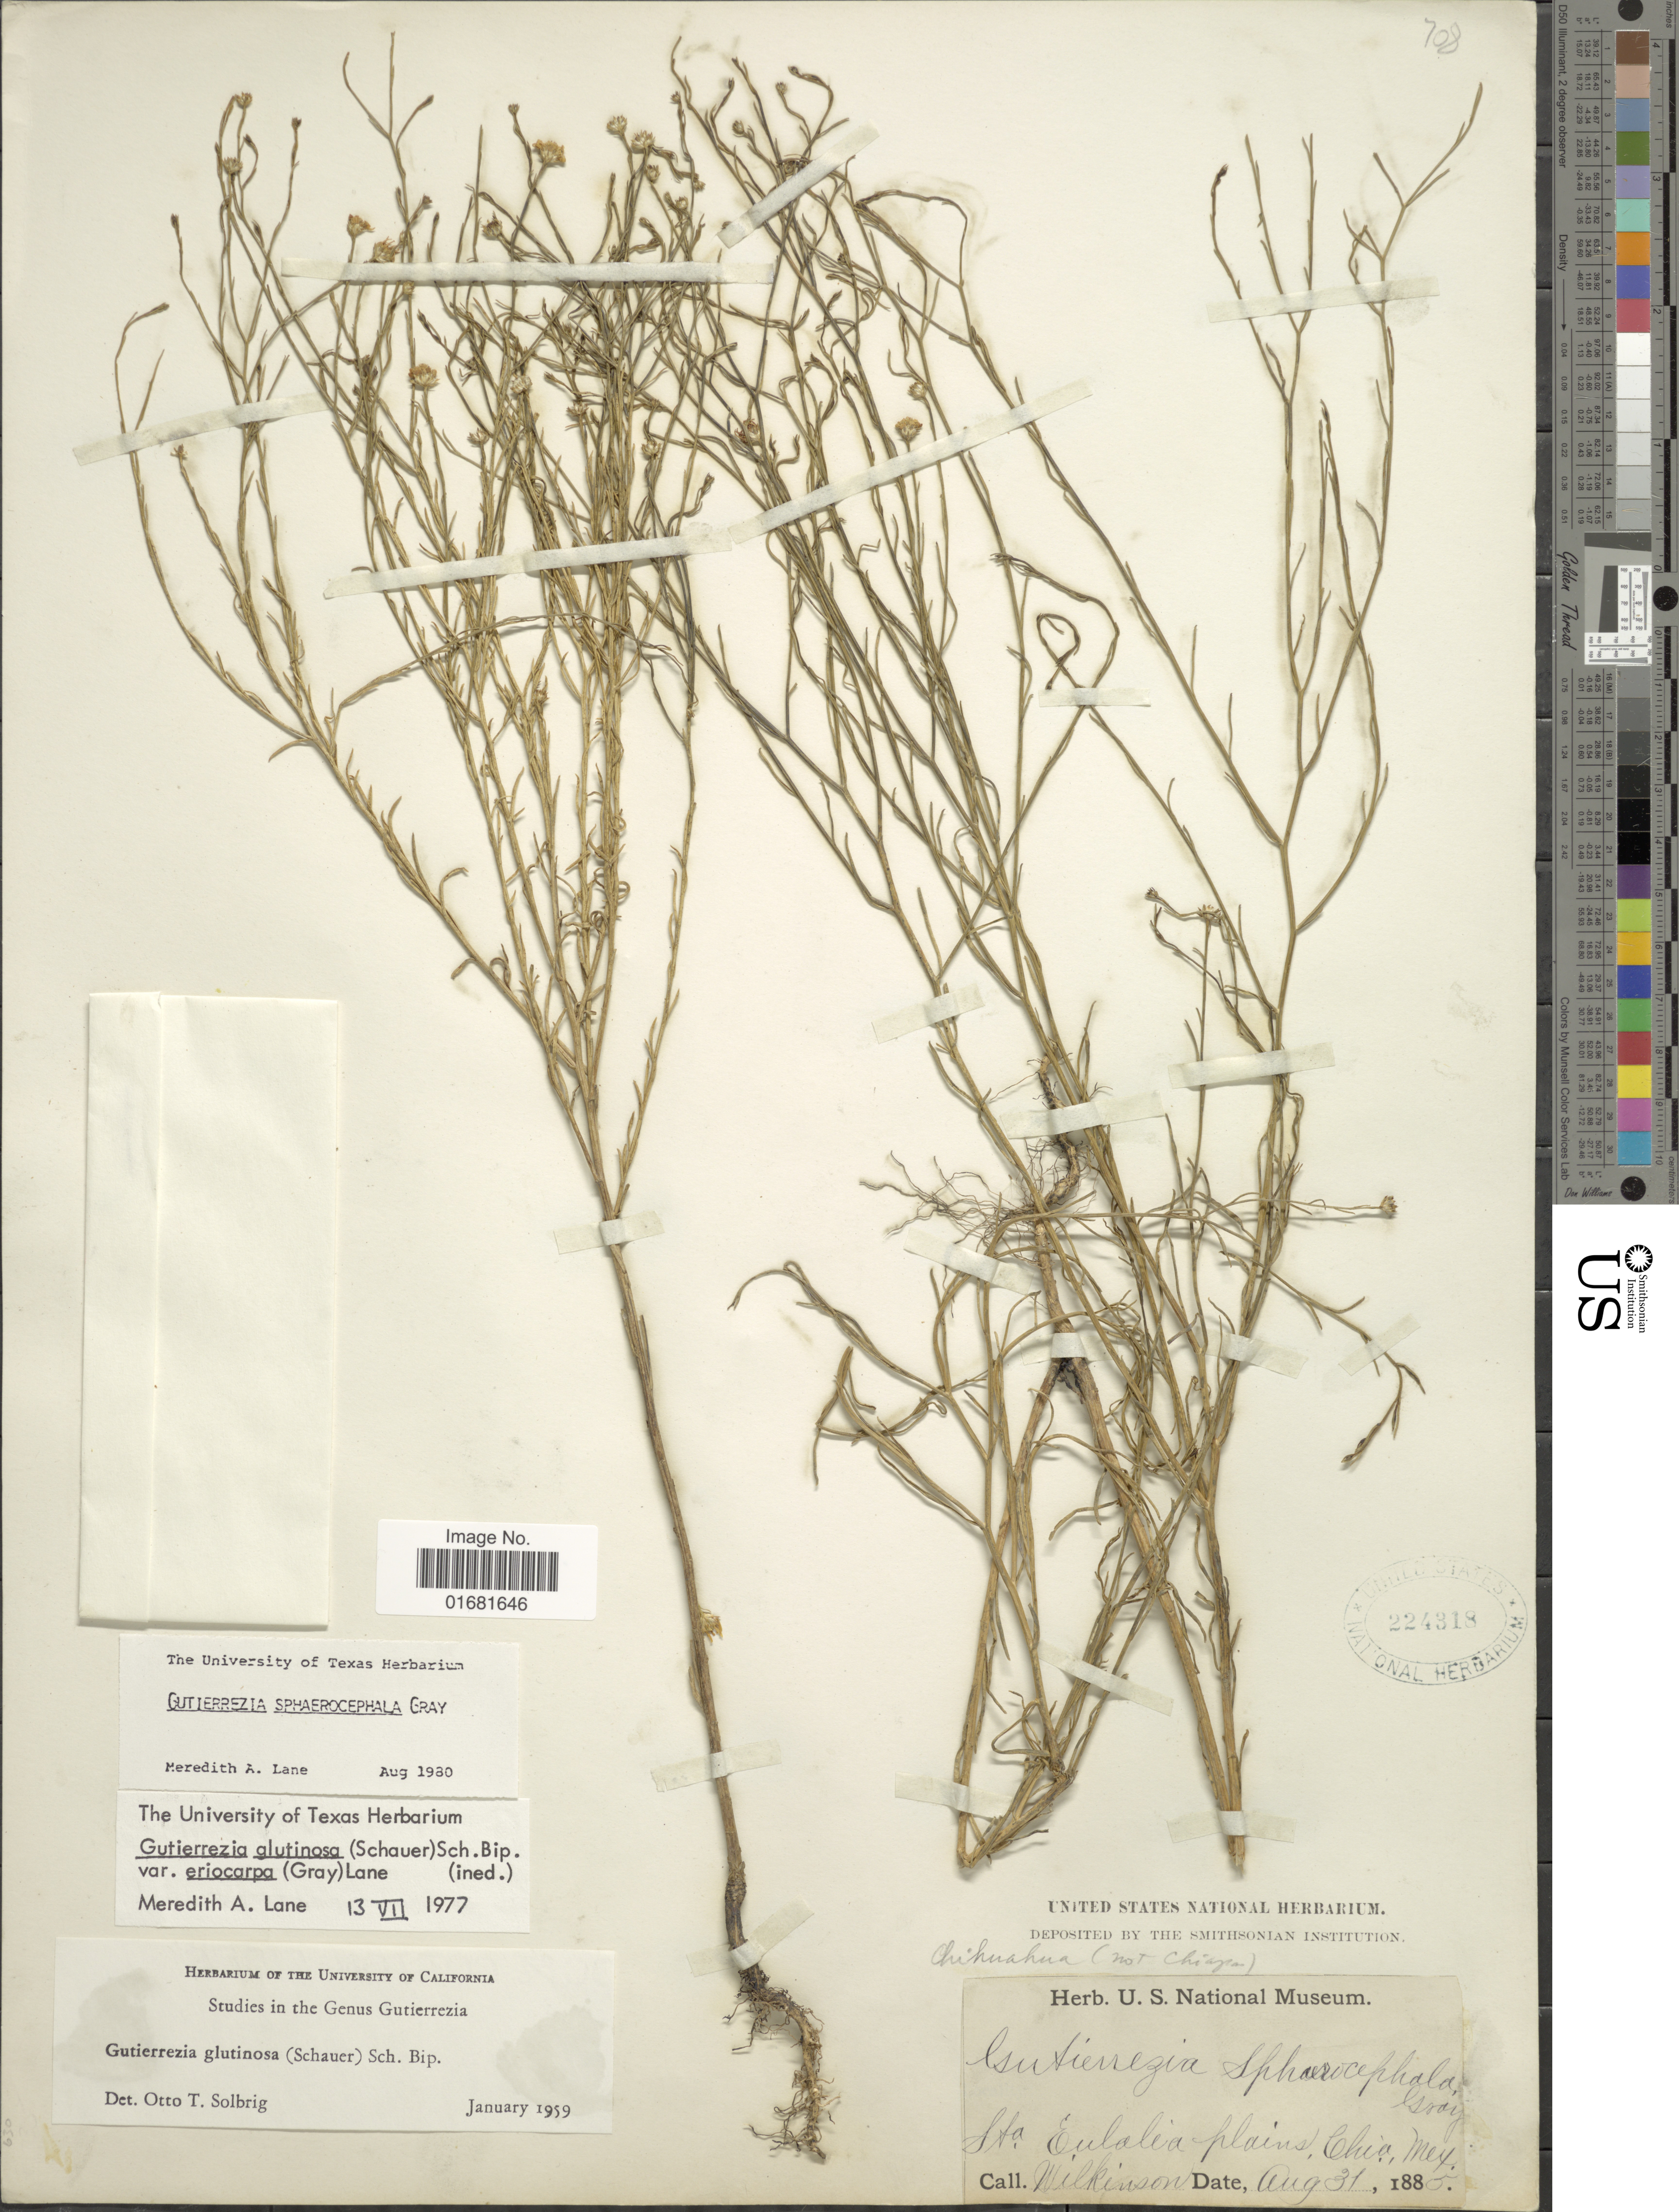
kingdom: Plantae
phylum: Tracheophyta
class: Magnoliopsida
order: Asterales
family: Asteraceae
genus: Gutierrezia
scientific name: Gutierrezia sphaerocephala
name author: A. Gray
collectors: Wilkinson, --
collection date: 1885-08-31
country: Mexico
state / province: Chihuahua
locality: Sta. Eulalia plains, Chihuahua (not Chiapas) [unsure placement]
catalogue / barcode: US 224318